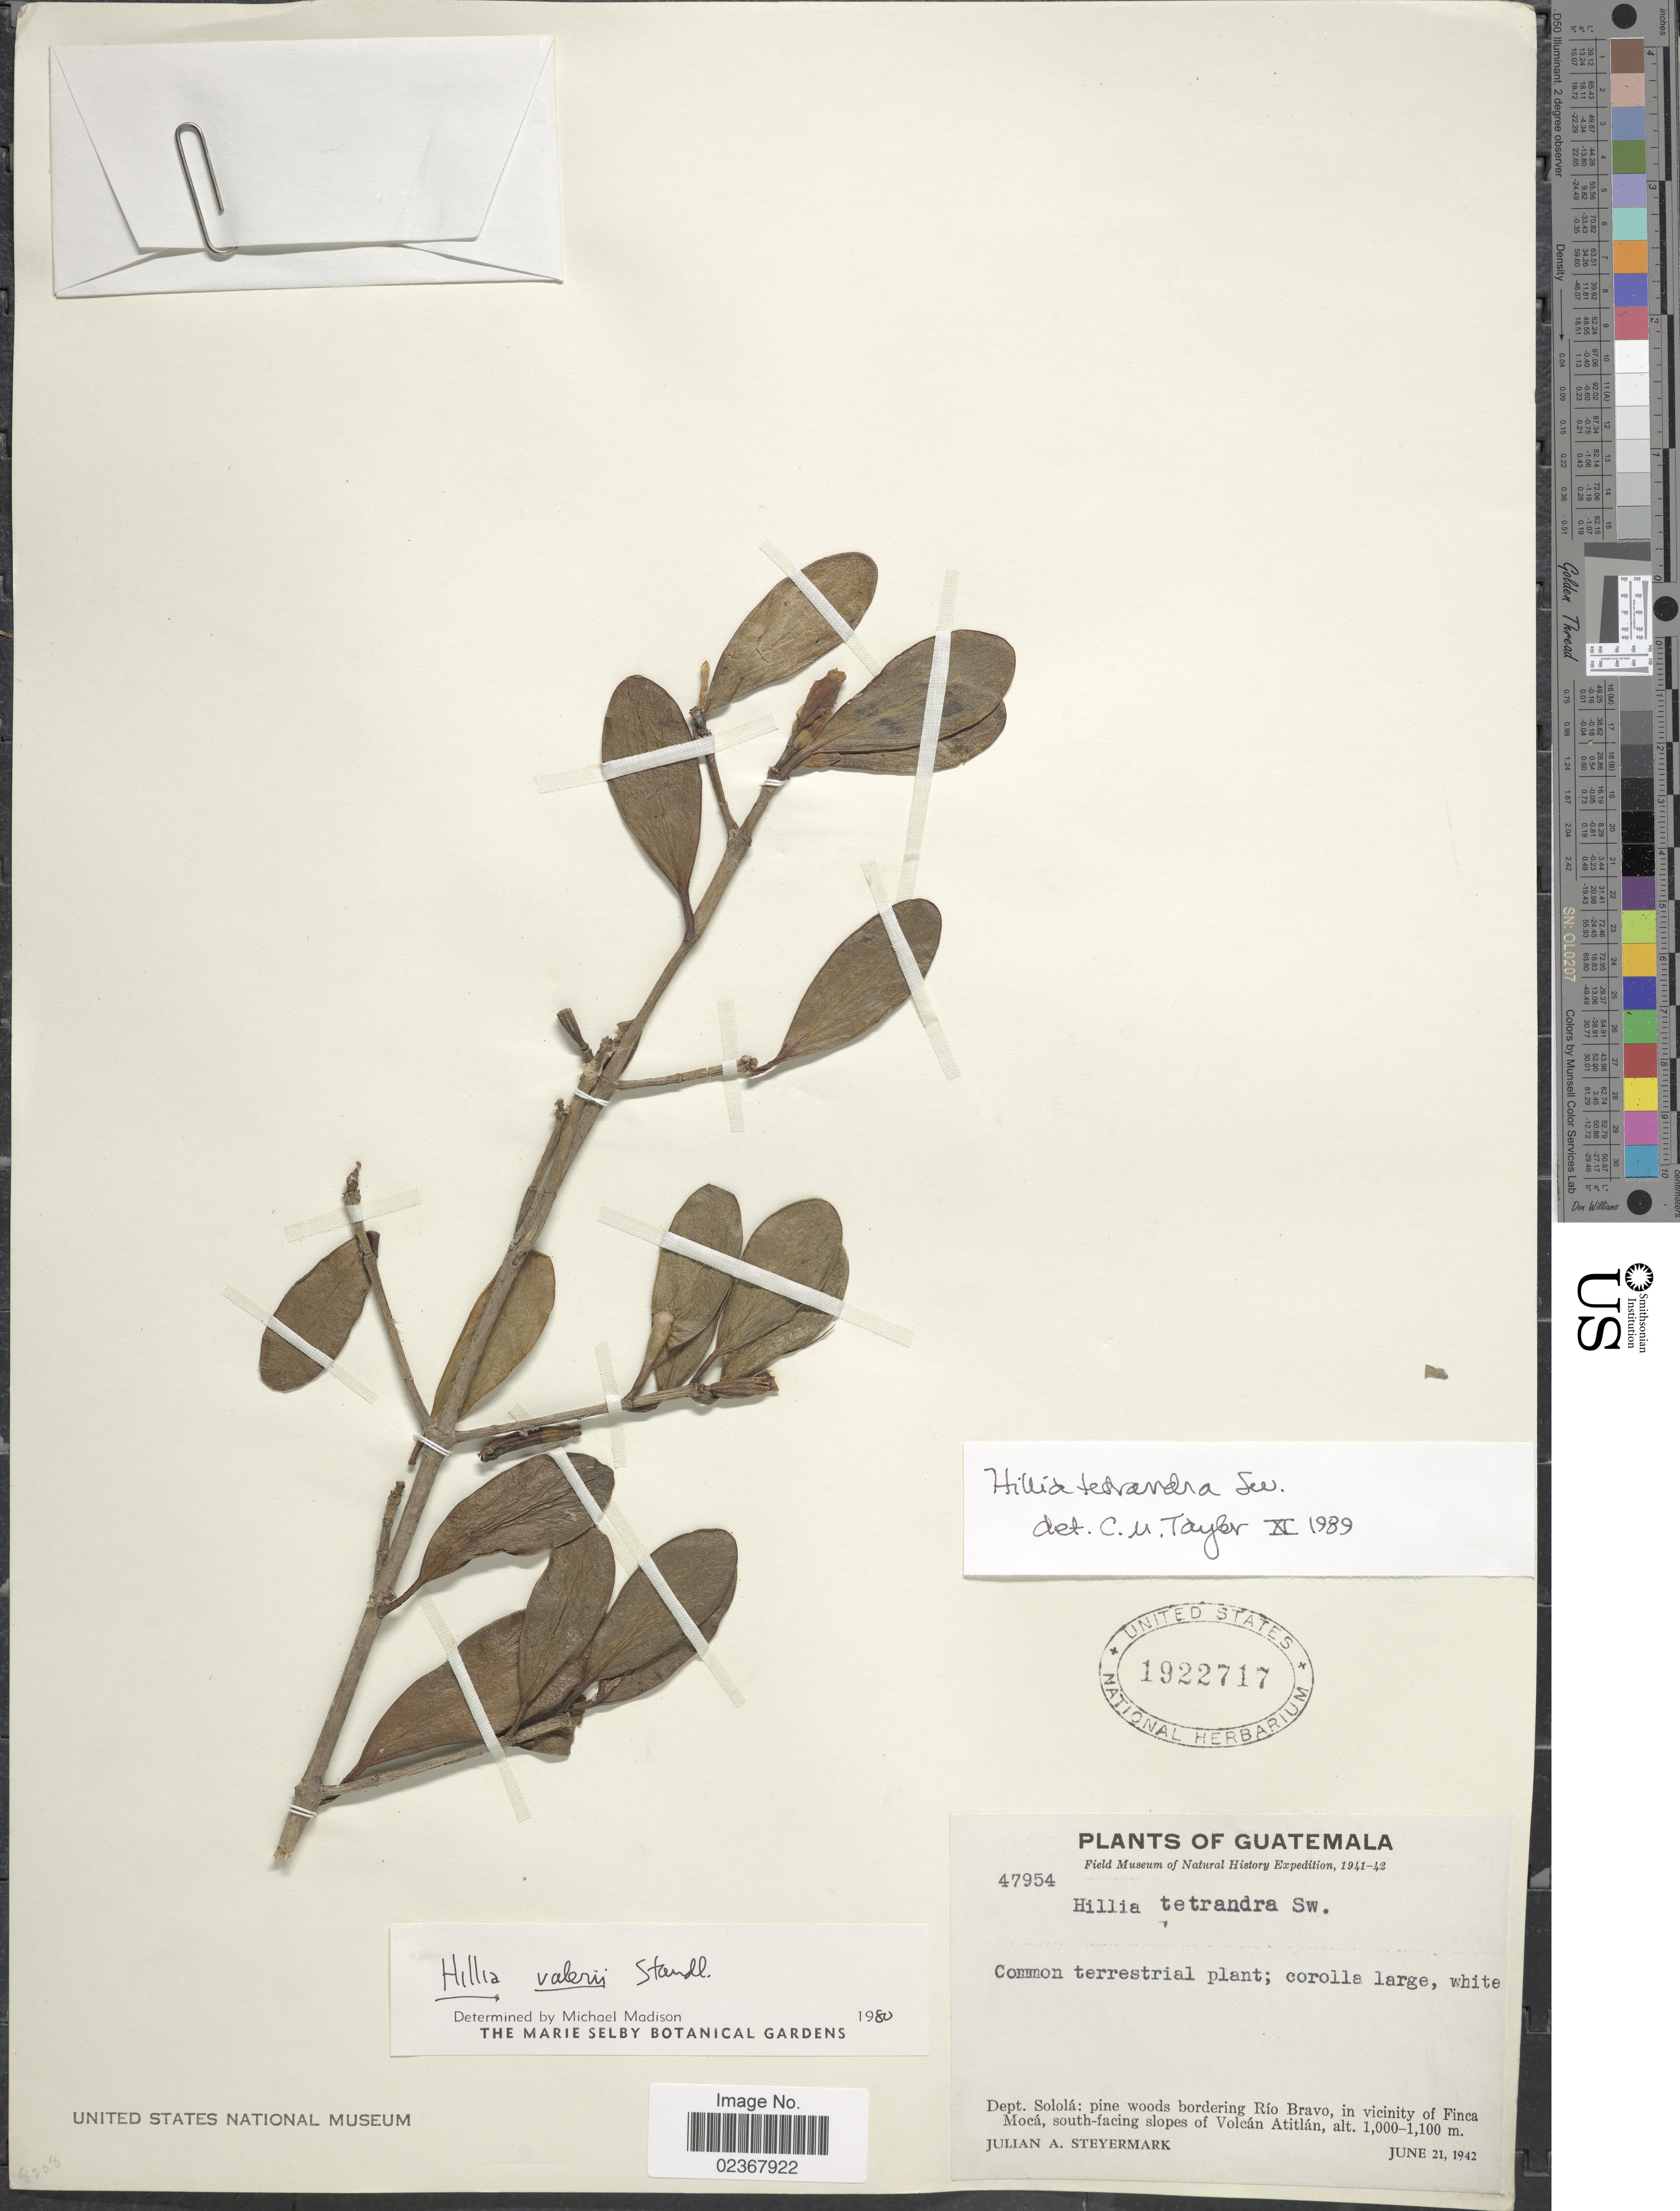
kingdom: Plantae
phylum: Tracheophyta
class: Magnoliopsida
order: Gentianales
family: Rubiaceae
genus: Hillia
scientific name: Hillia tetrandra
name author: Sw.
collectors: J. Steyermark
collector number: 47954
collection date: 1942-06-21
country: Guatemala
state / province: Sololá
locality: Pine woods bordering Rio Bravo, in vicinity of Finca Moca, south-facing slopes of Volcan Atitlan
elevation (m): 1000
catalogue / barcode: US 1922717